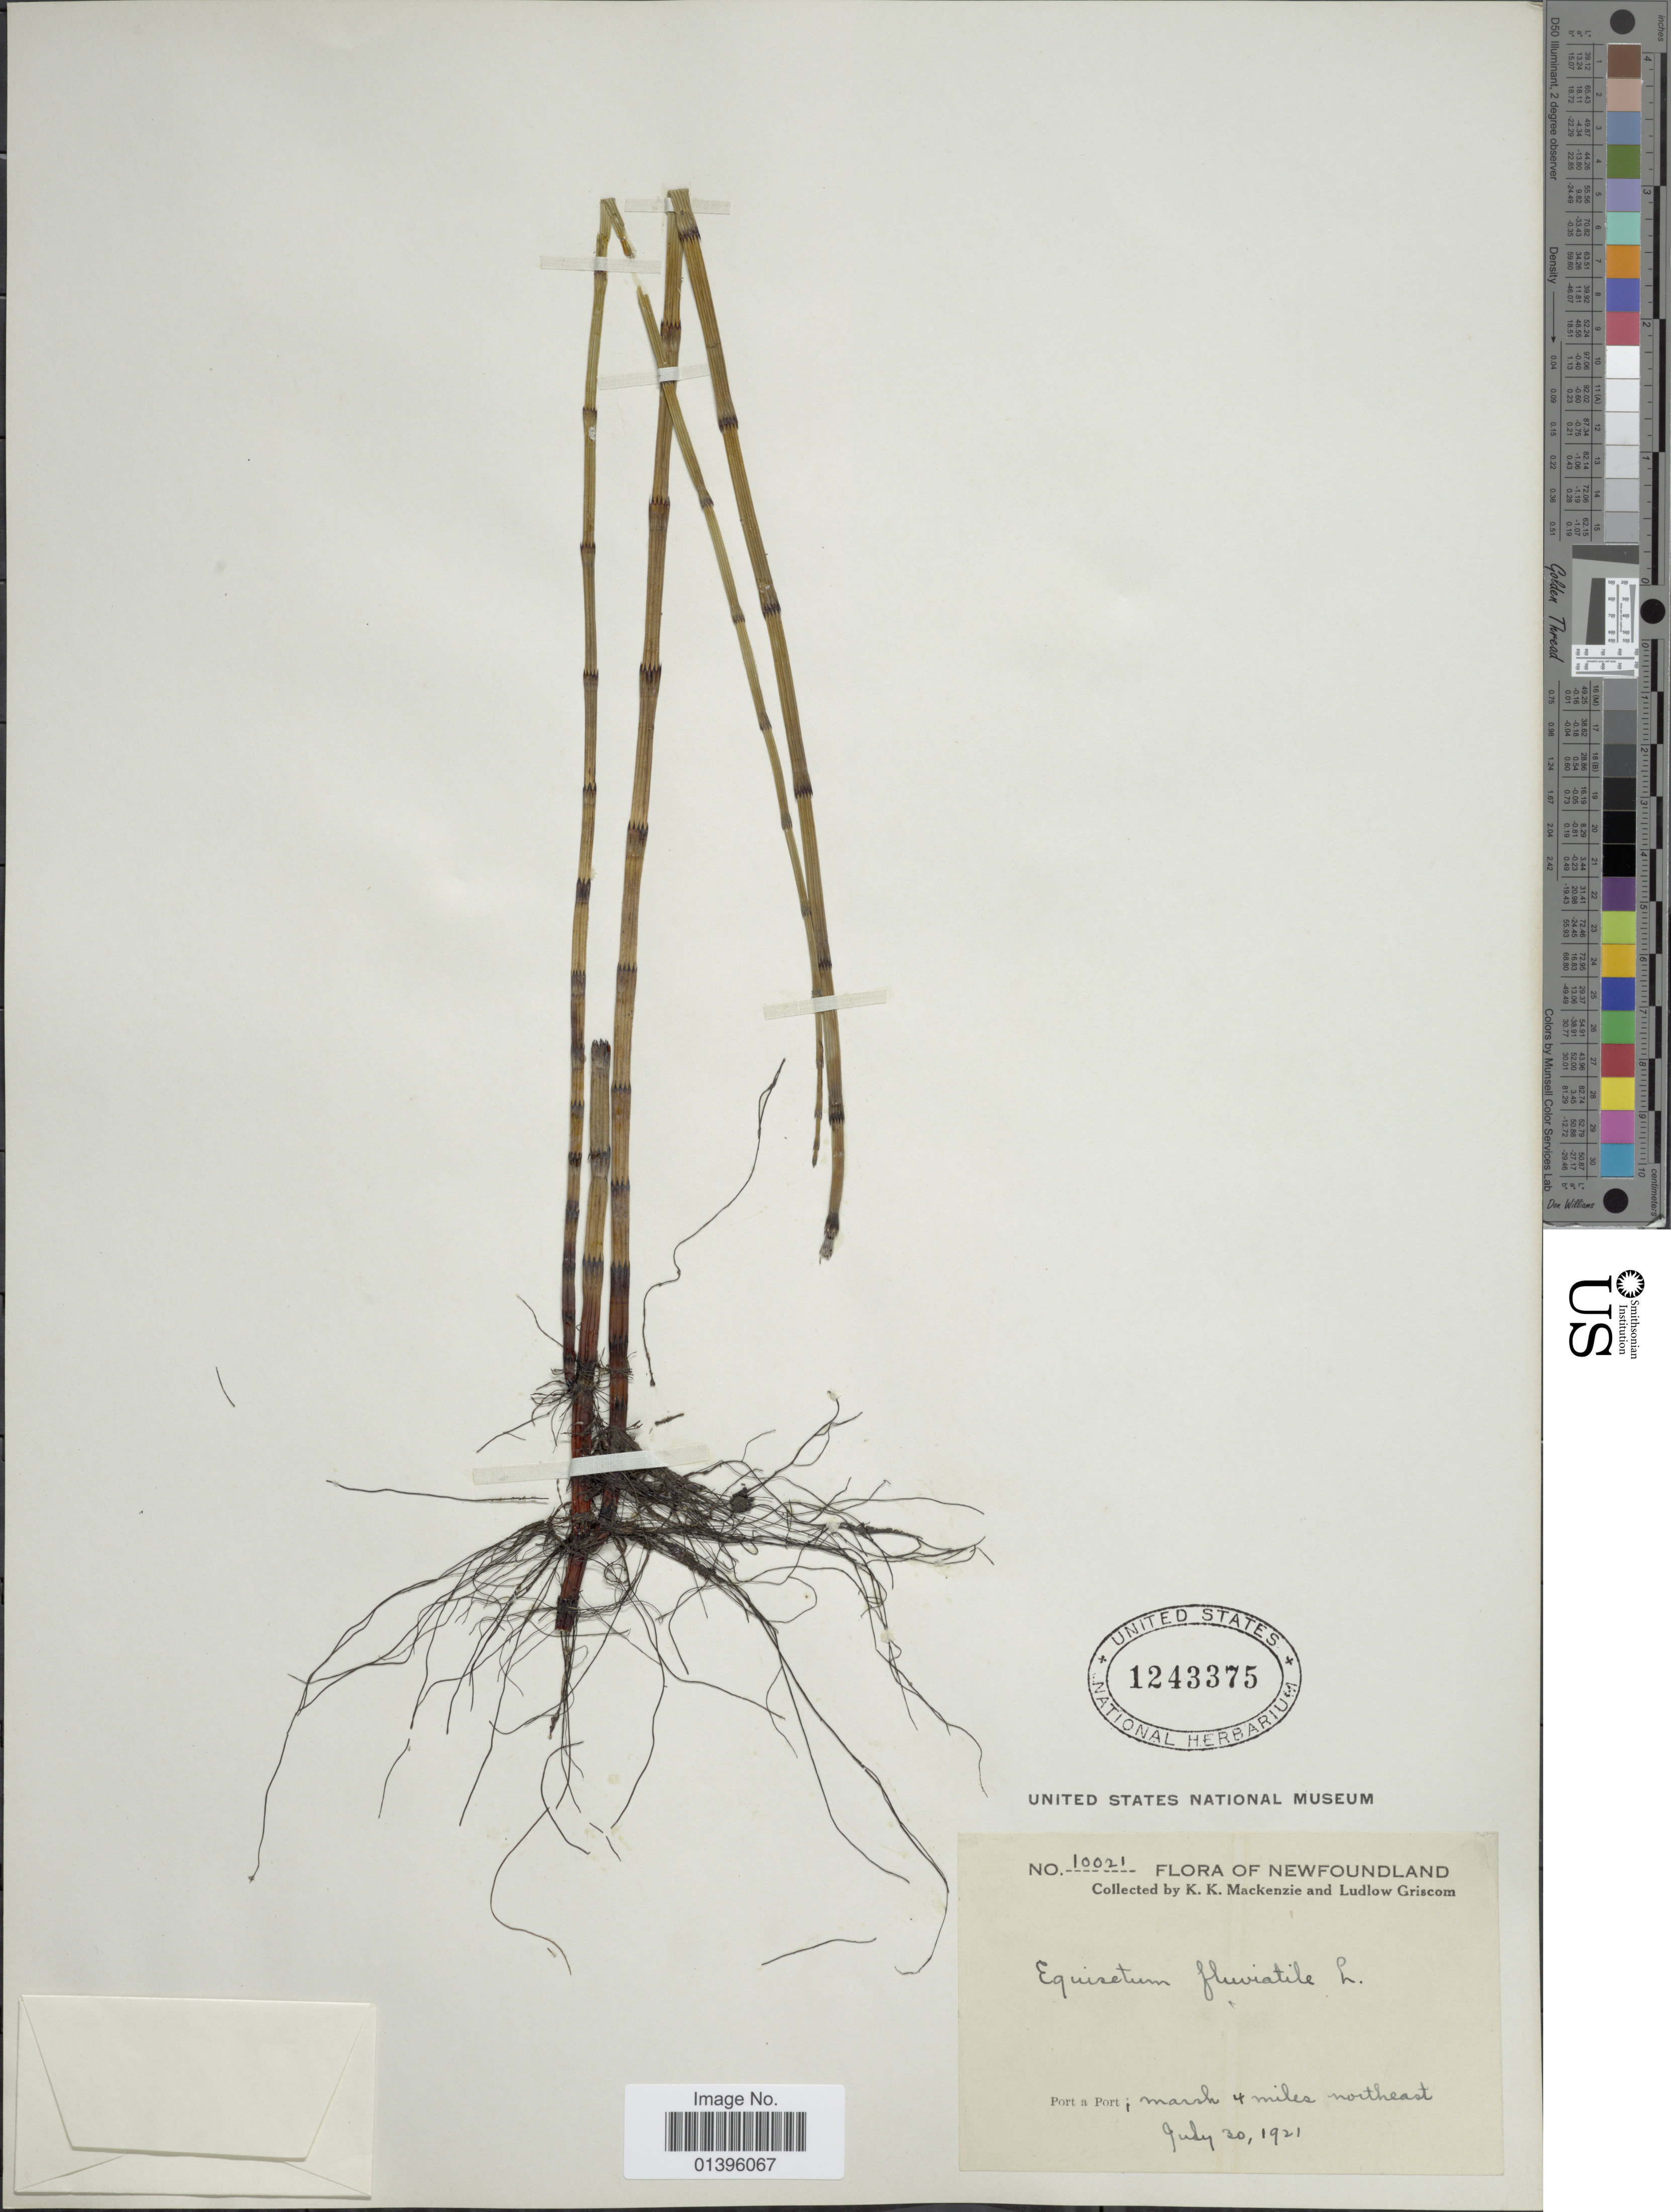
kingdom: Plantae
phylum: Tracheophyta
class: Polypodiopsida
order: Equisetales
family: Equisetaceae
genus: Equisetum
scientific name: Equisetum fluviatile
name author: L.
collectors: K. K. Mackenzie & L. Griscom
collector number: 10021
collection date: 1921-07-30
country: Canada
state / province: Newfoundland and Labrador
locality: Port a Port; marsh 4 miles southeast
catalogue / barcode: US 1243375